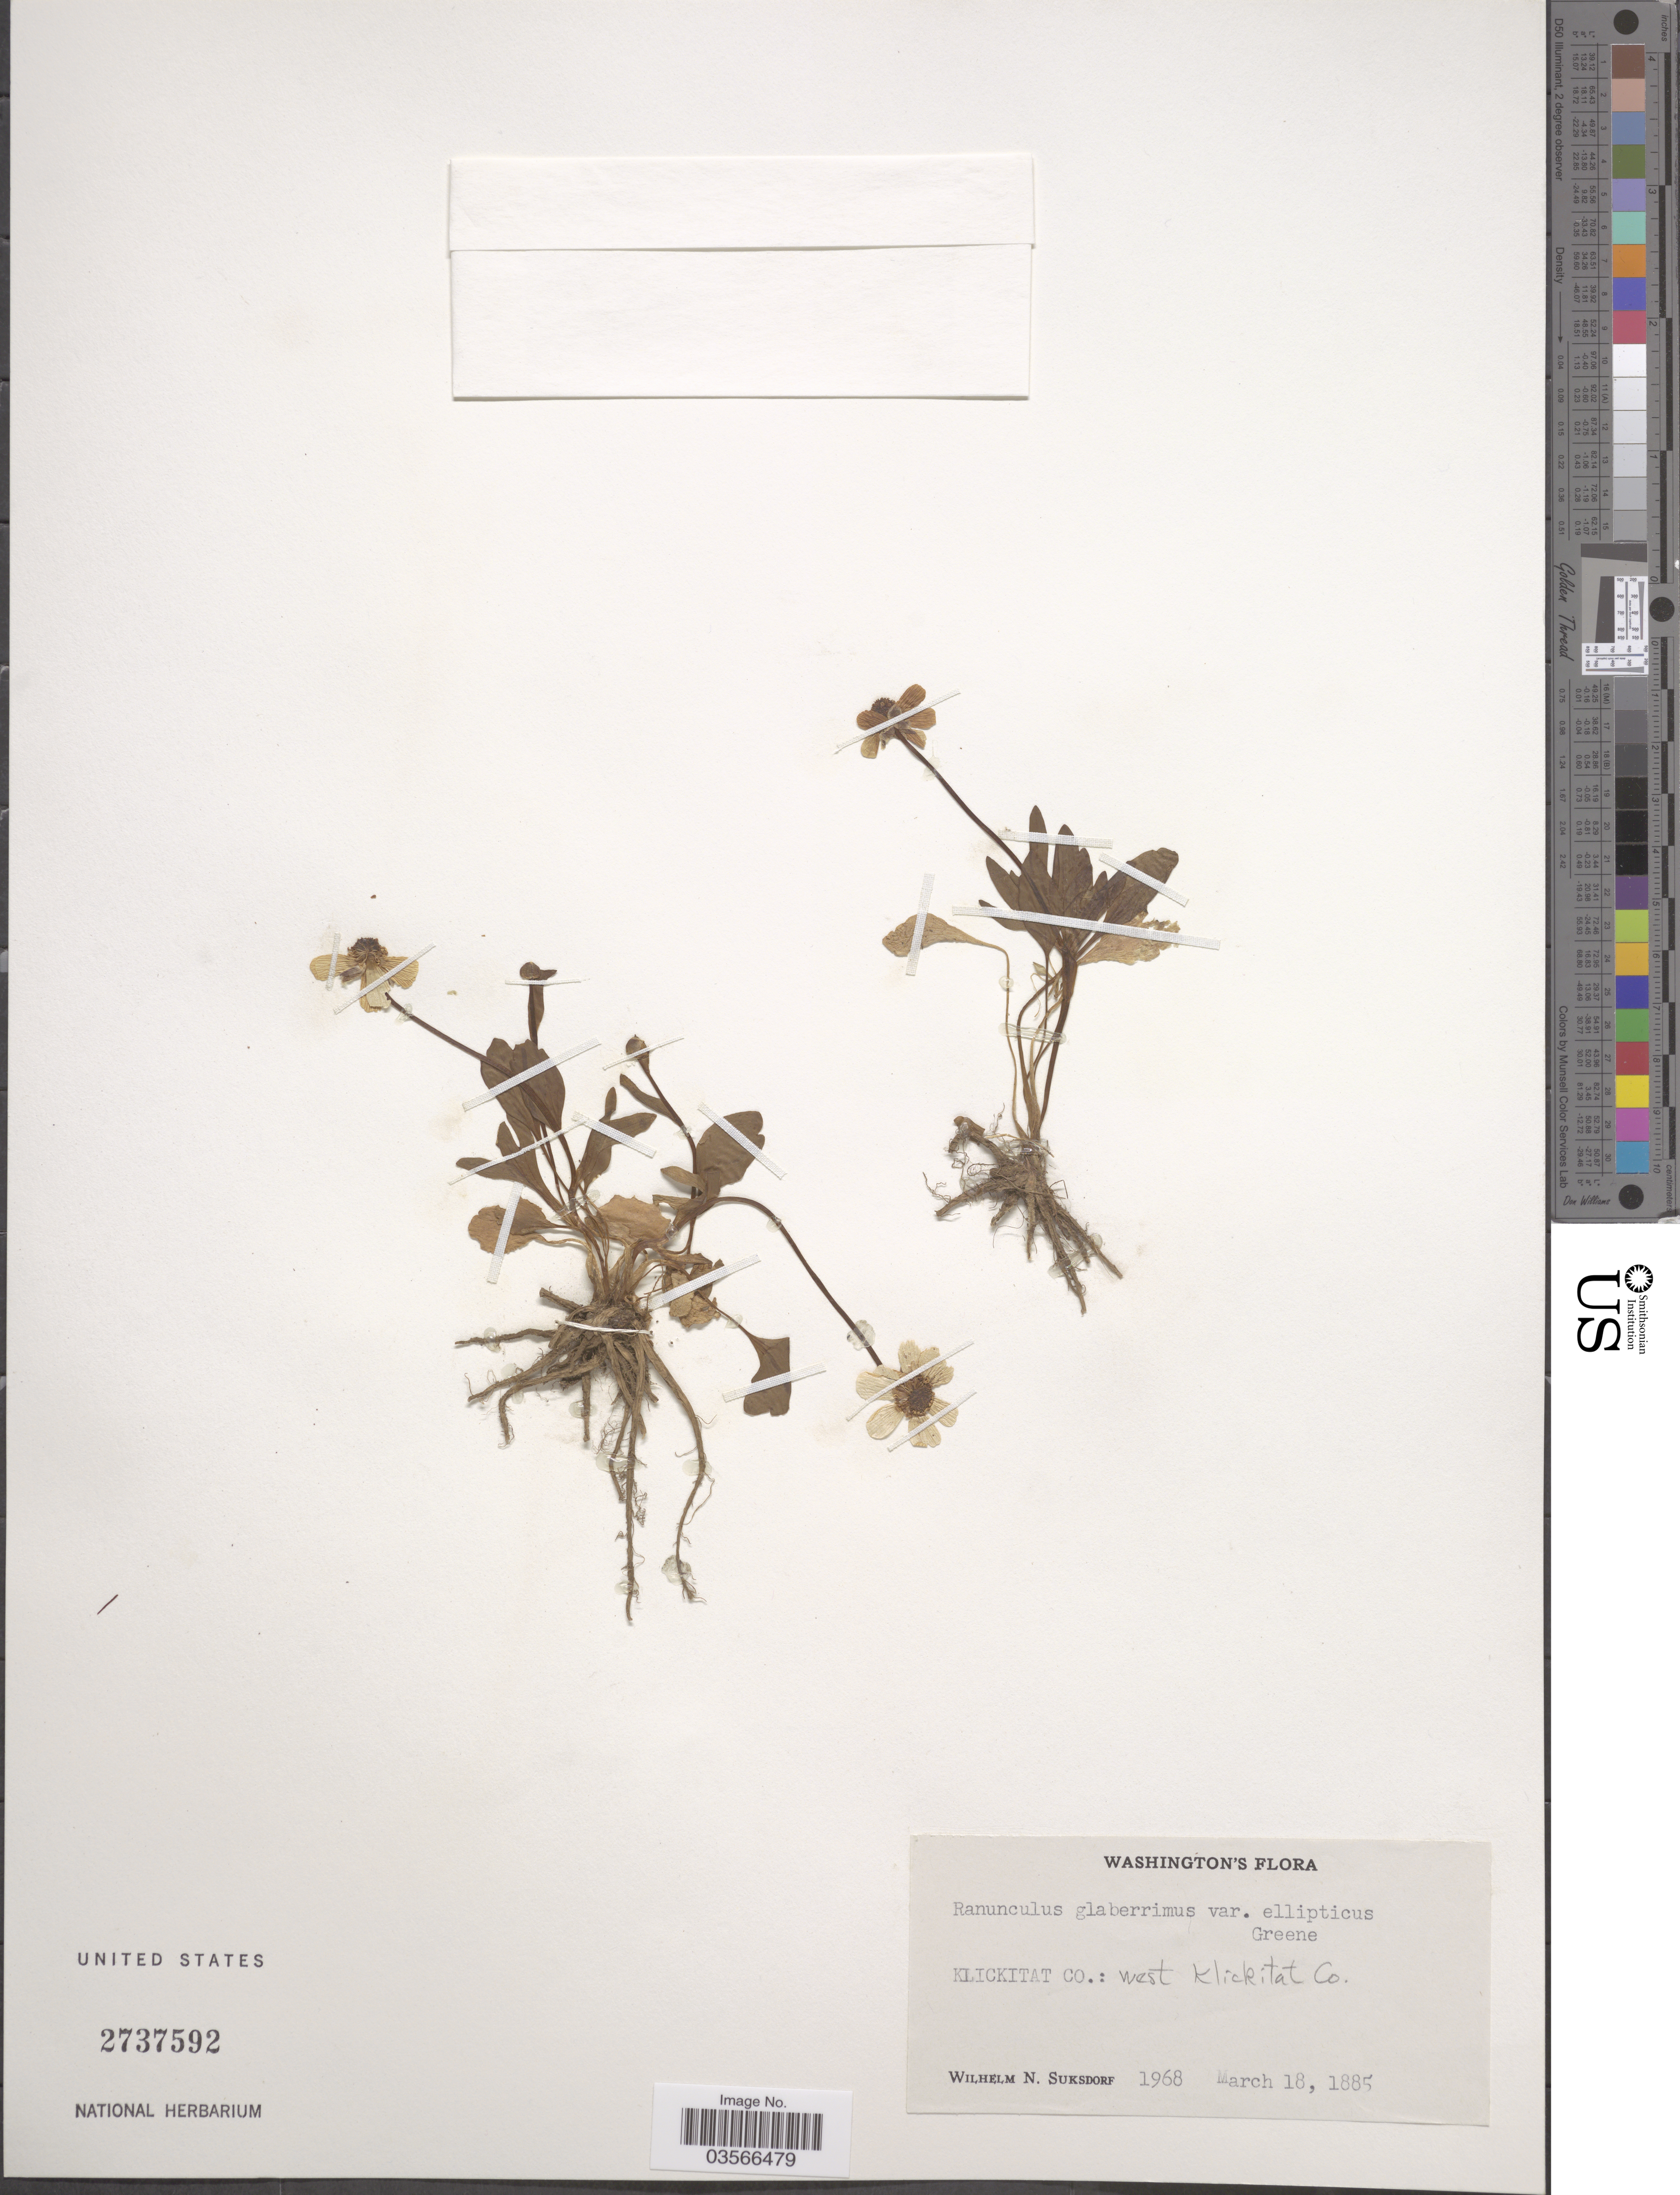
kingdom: Plantae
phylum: Tracheophyta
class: Magnoliopsida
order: Ranunculales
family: Ranunculaceae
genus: Ranunculus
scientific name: Ranunculus glaberrimus var. ellipticus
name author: (Greene) Greene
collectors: W. N. Suksdorf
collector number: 1968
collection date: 1885-03-18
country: United States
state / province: Washington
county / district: Klickitat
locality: Klickitat Co.: West Klickitat Co.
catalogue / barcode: US 2737592